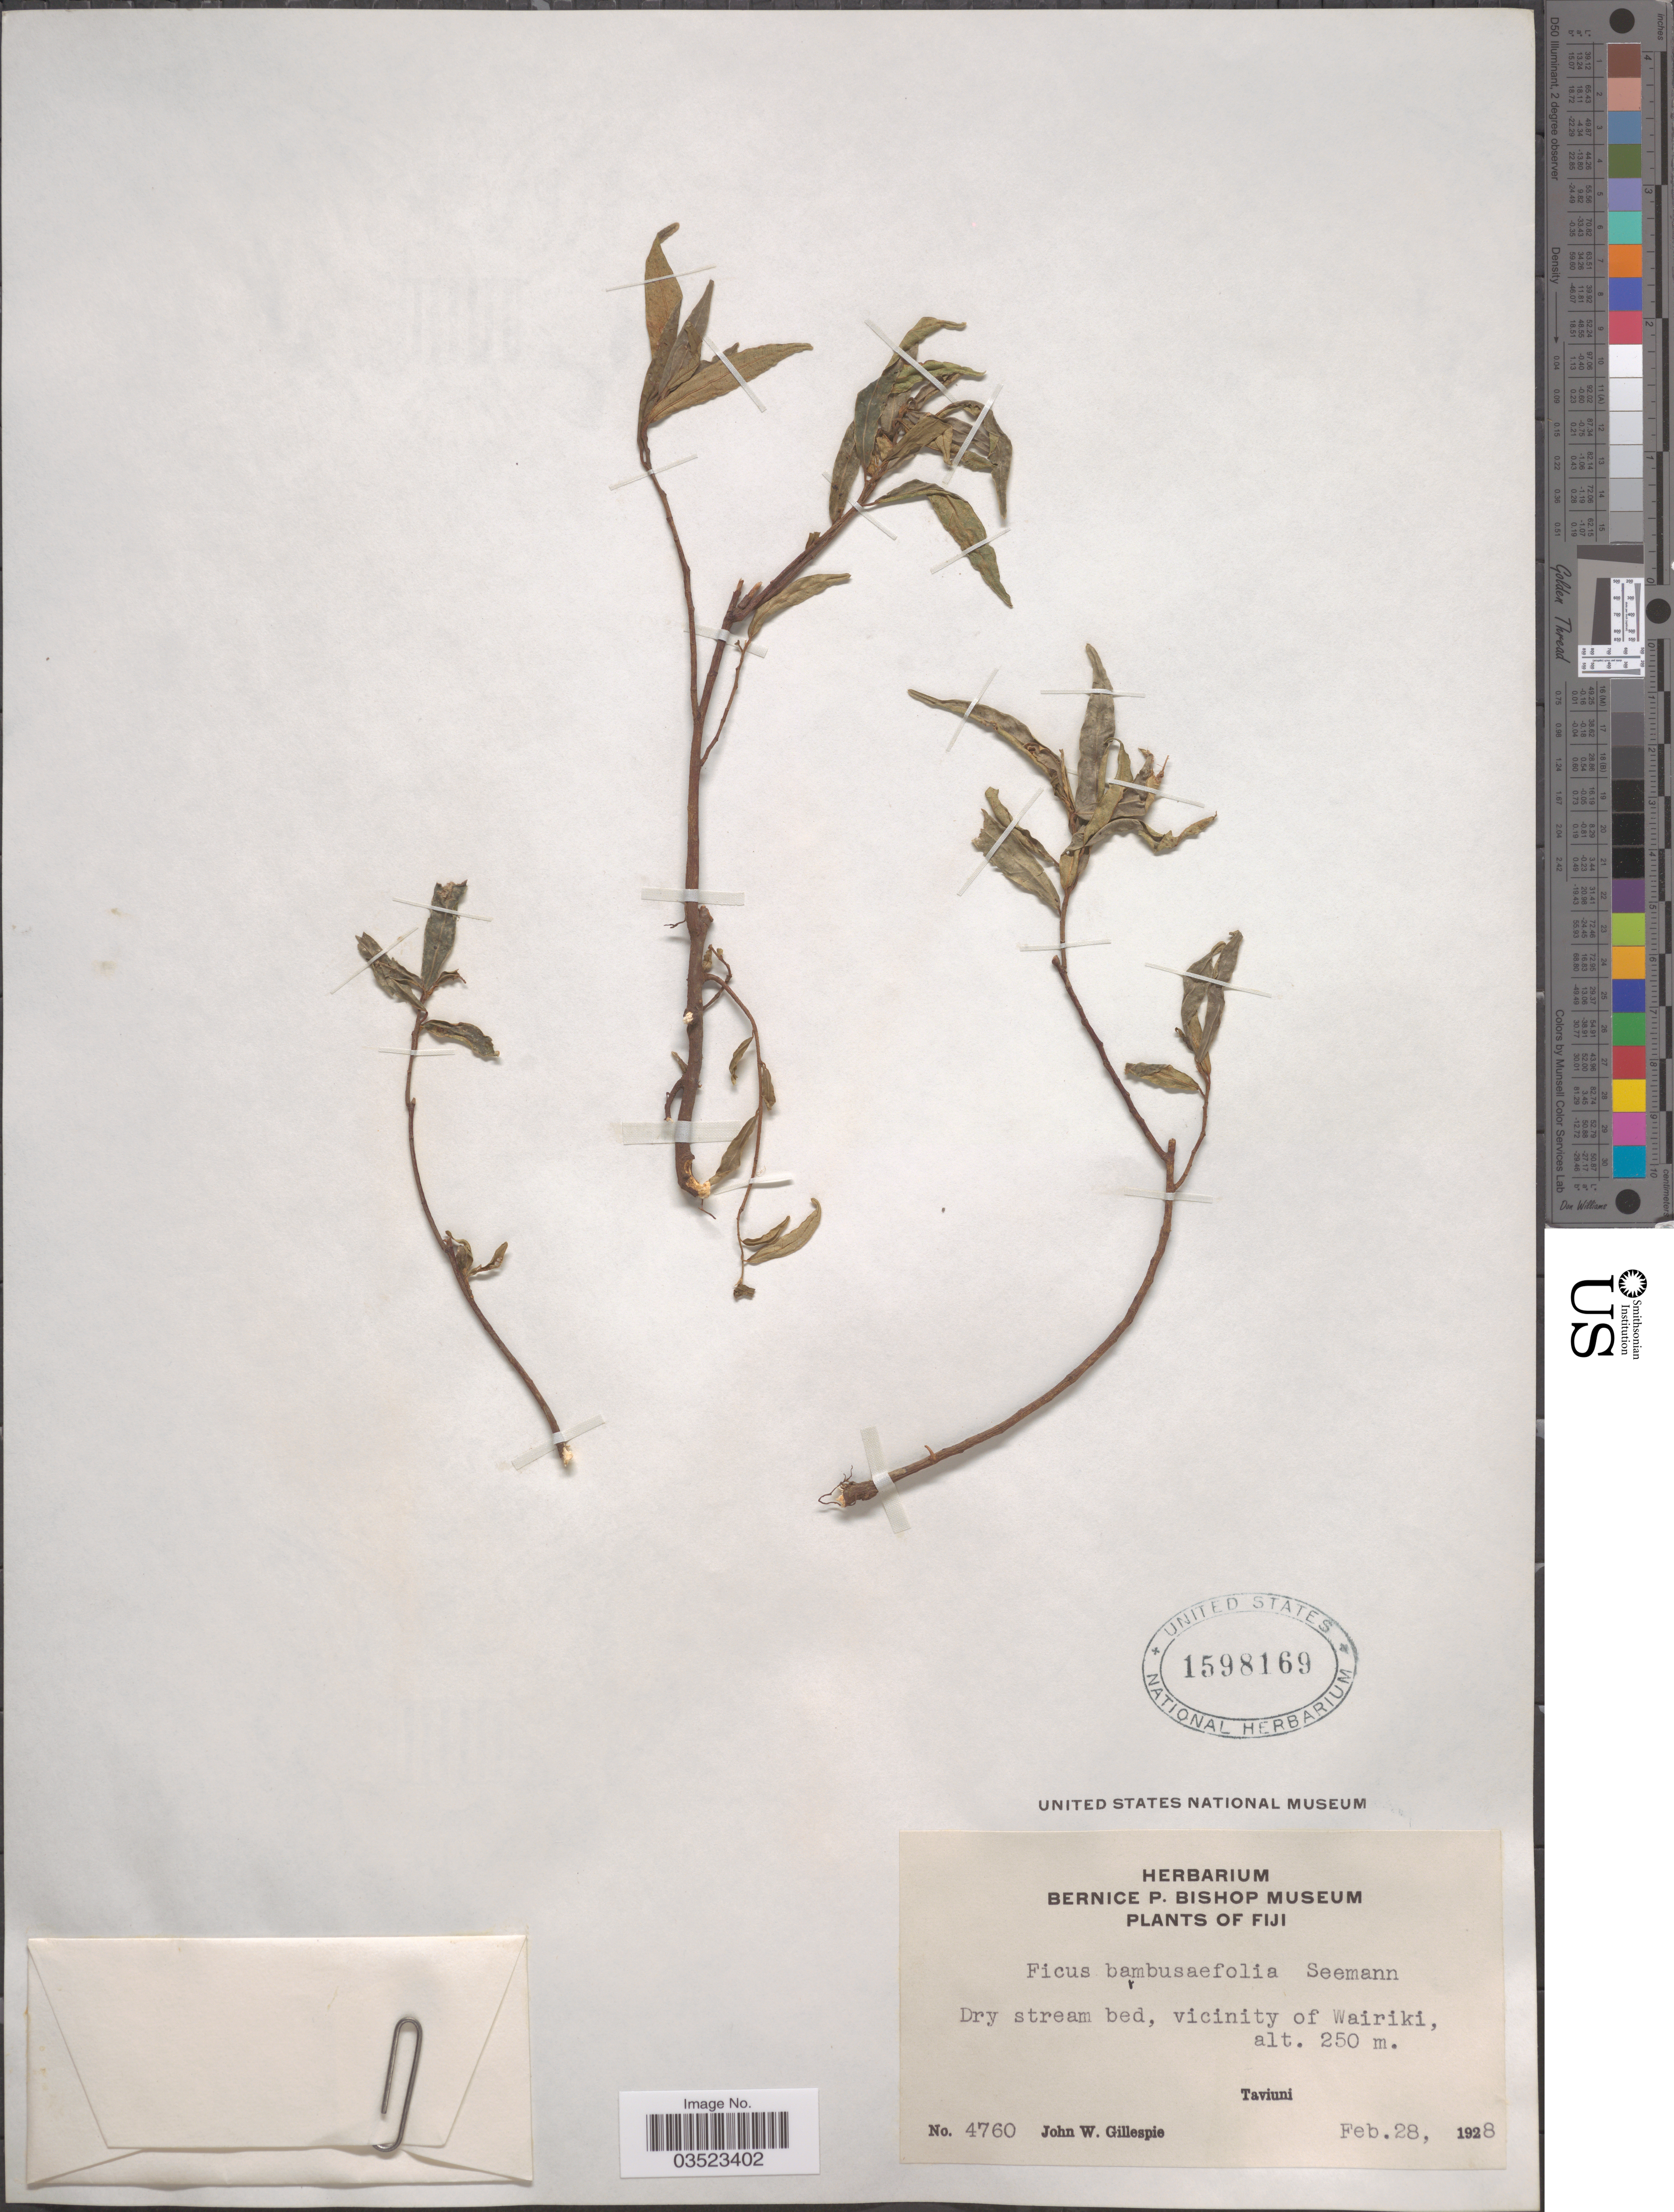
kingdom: Plantae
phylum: Tracheophyta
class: Magnoliopsida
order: Rosales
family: Moraceae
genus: Ficus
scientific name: Ficus bambusaefolia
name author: Seem.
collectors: J. W. Gillespie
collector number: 4760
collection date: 1928-02-28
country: Fiji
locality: Vicinity of Wairiki. Taviuni.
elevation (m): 250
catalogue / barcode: US 1598169